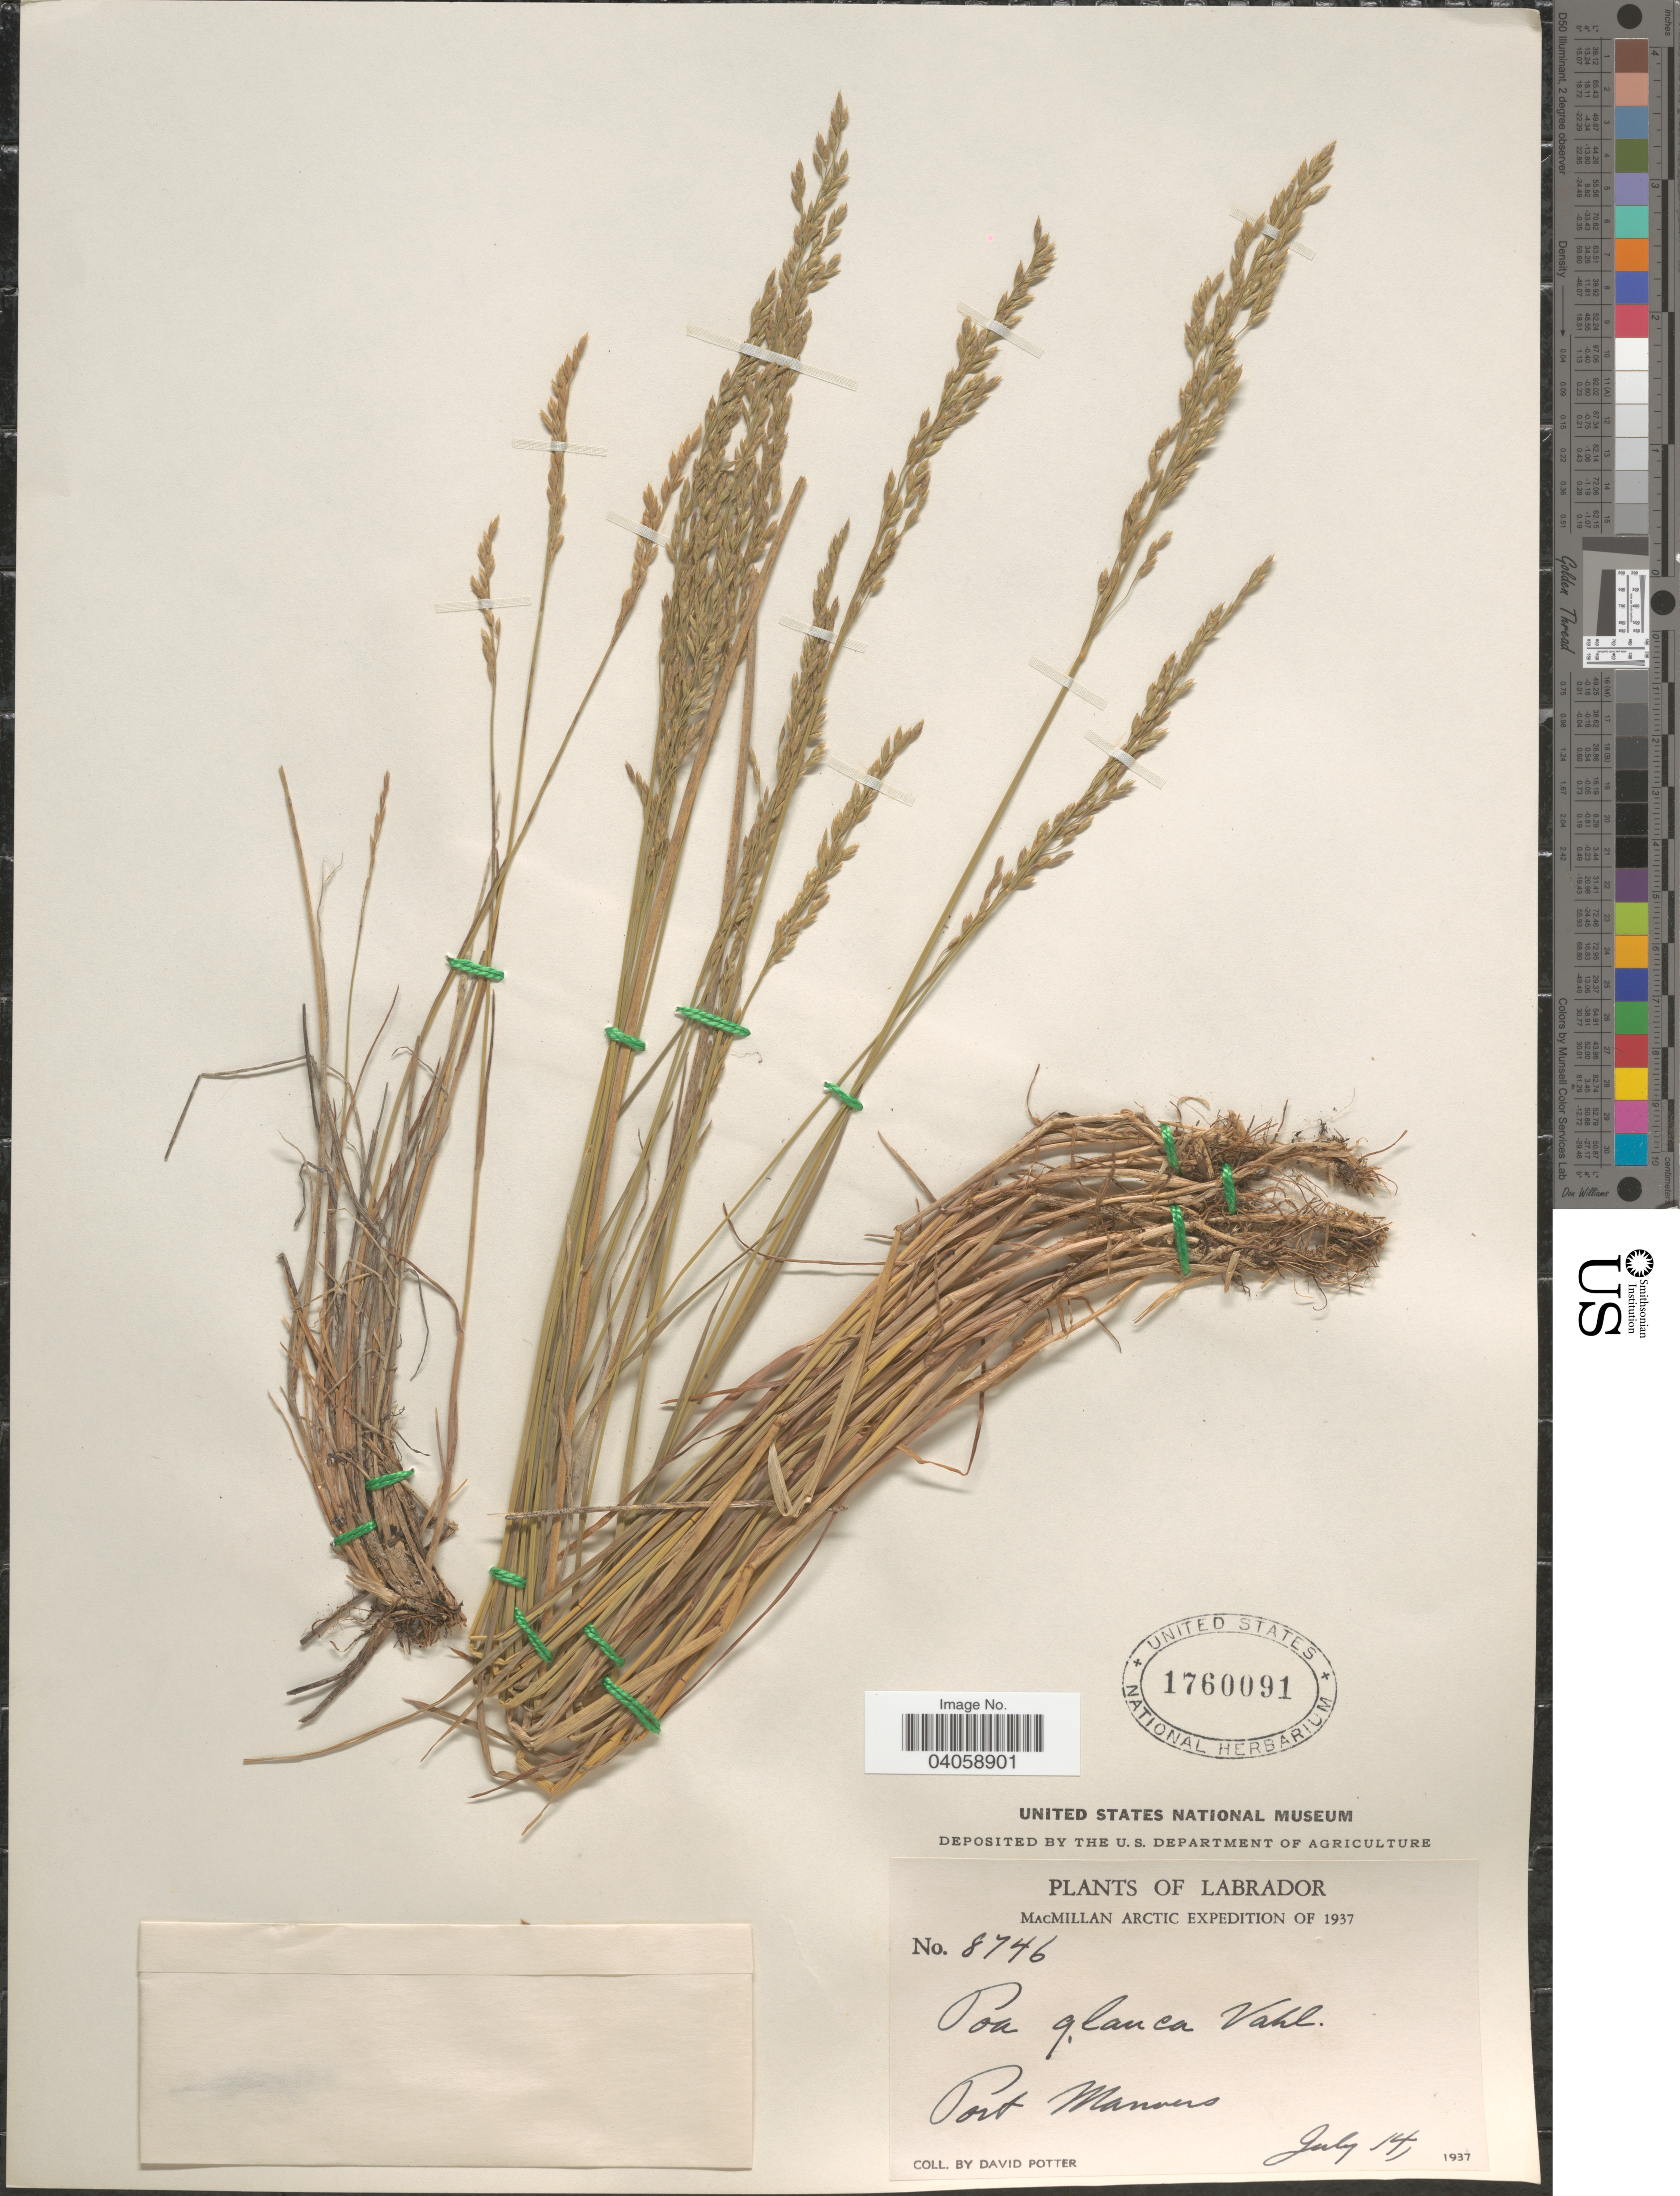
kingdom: Plantae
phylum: Tracheophyta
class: Liliopsida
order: Poales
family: Poaceae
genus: Poa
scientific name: Poa glauca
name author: Vahl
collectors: D. Potter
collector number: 8746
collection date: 1937-07-14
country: Canada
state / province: Newfoundland and Labrador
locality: Port Manvers.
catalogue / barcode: US 1760091